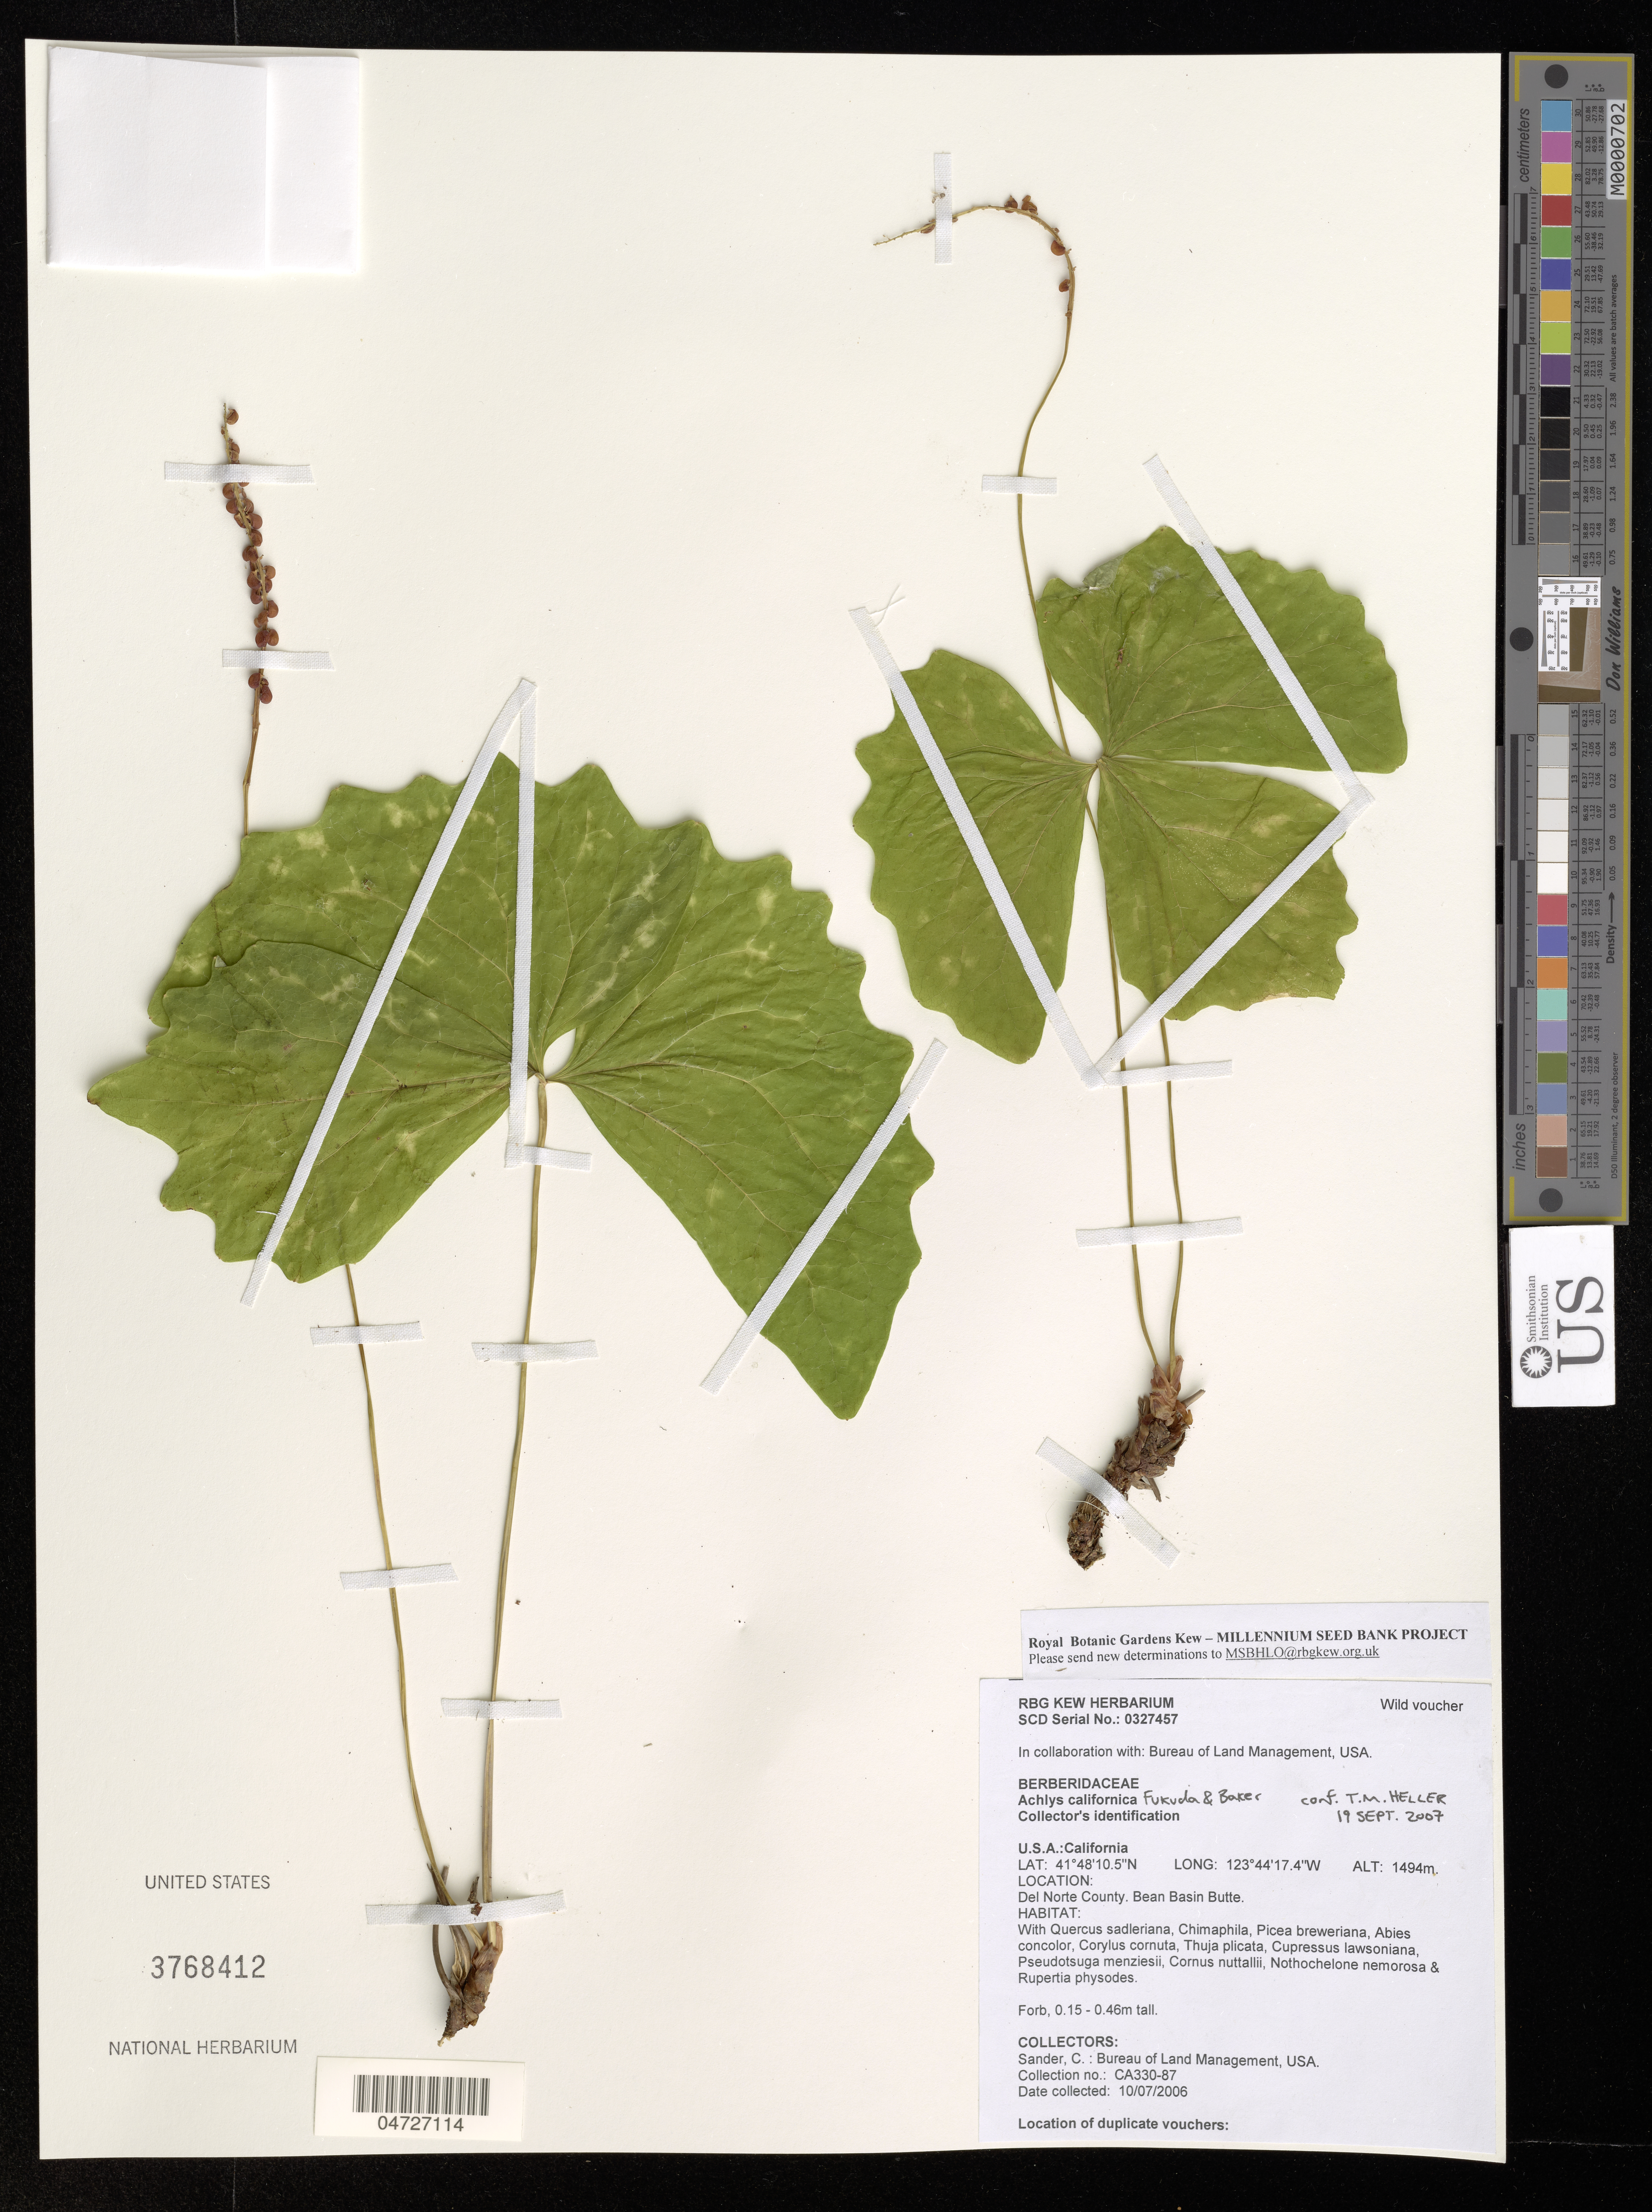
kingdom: Plantae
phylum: Tracheophyta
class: Magnoliopsida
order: Ranunculales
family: Berberidaceae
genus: Achlys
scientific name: Achlys californica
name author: Fukuda & H.G. Baker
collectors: C. Sander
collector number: CA330-87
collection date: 2006-07-10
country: United States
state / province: California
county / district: Del Norte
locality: Del Norte County. Bean Basin Butte.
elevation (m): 1494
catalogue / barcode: US 3768412